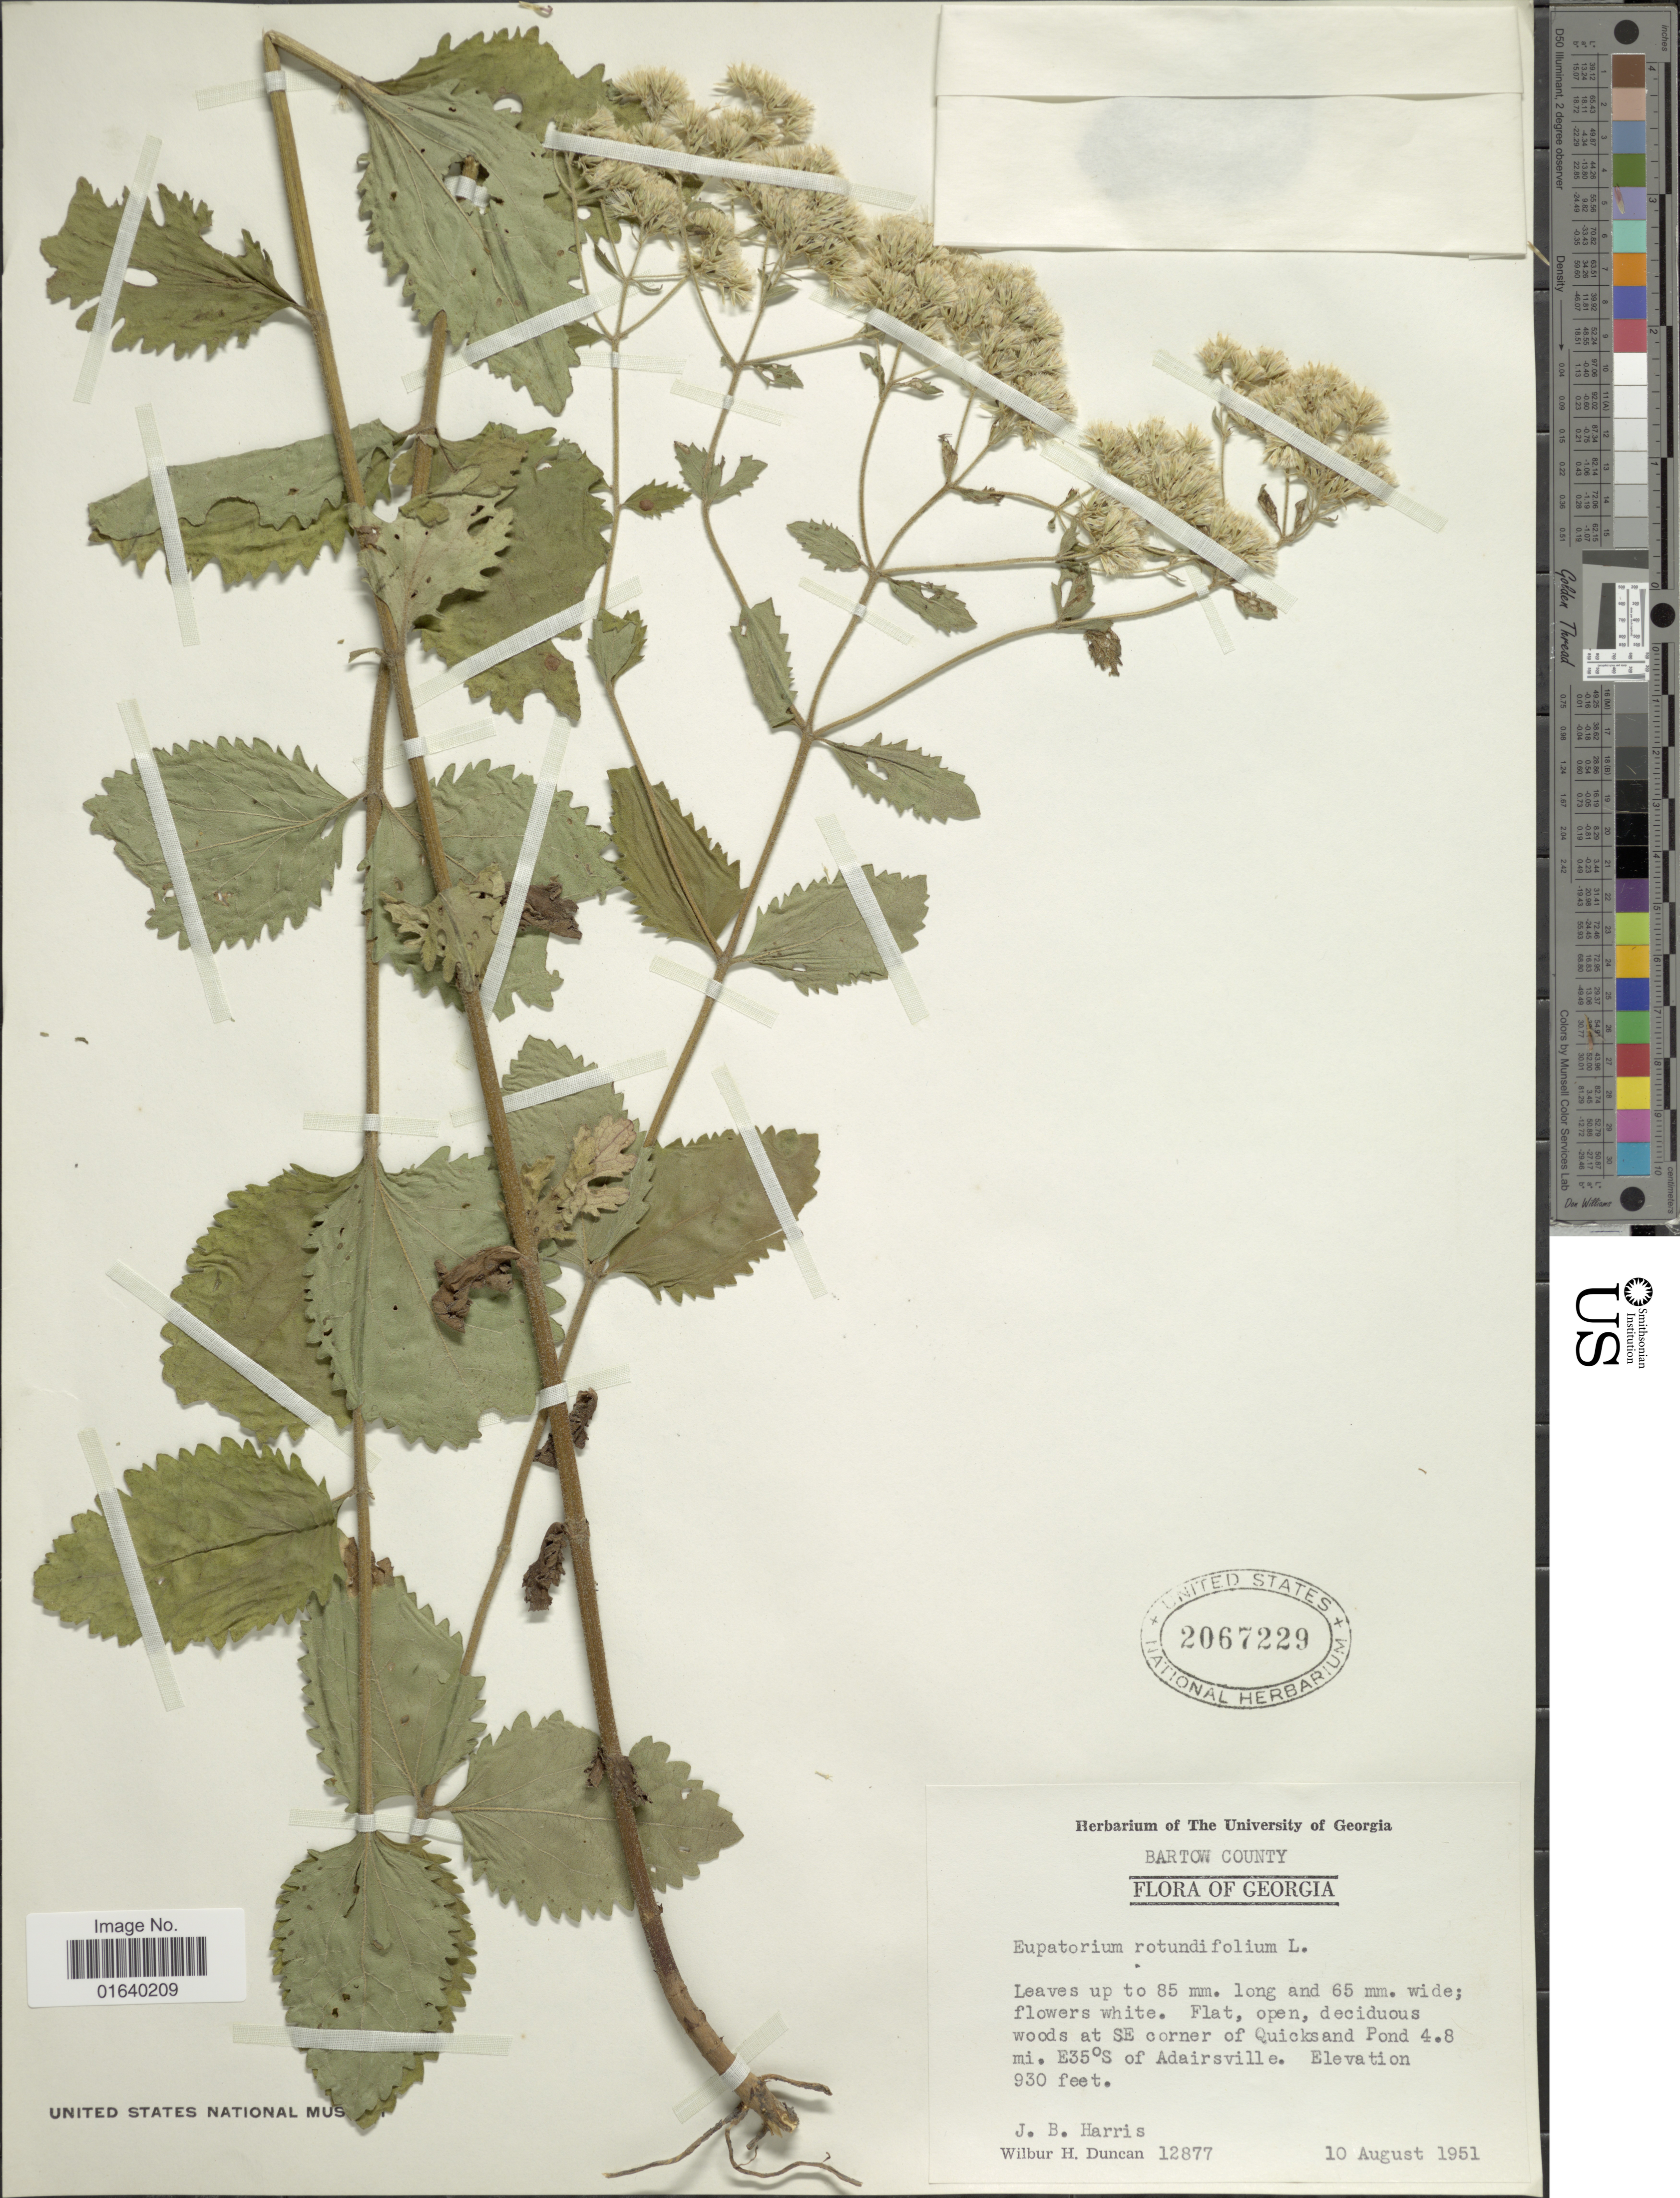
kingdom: Plantae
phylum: Tracheophyta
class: Magnoliopsida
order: Asterales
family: Asteraceae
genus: Eupatorium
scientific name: Eupatorium rotundifolium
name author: L.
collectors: W. H. Duncan & J. B. Harris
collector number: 12877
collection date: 1951-08-10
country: United States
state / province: Georgia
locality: Bartow County, deciduous woods at SE corner of Quicksand Pond 4.8 mi. E35°S of Adairsville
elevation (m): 283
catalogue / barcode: US 2067229